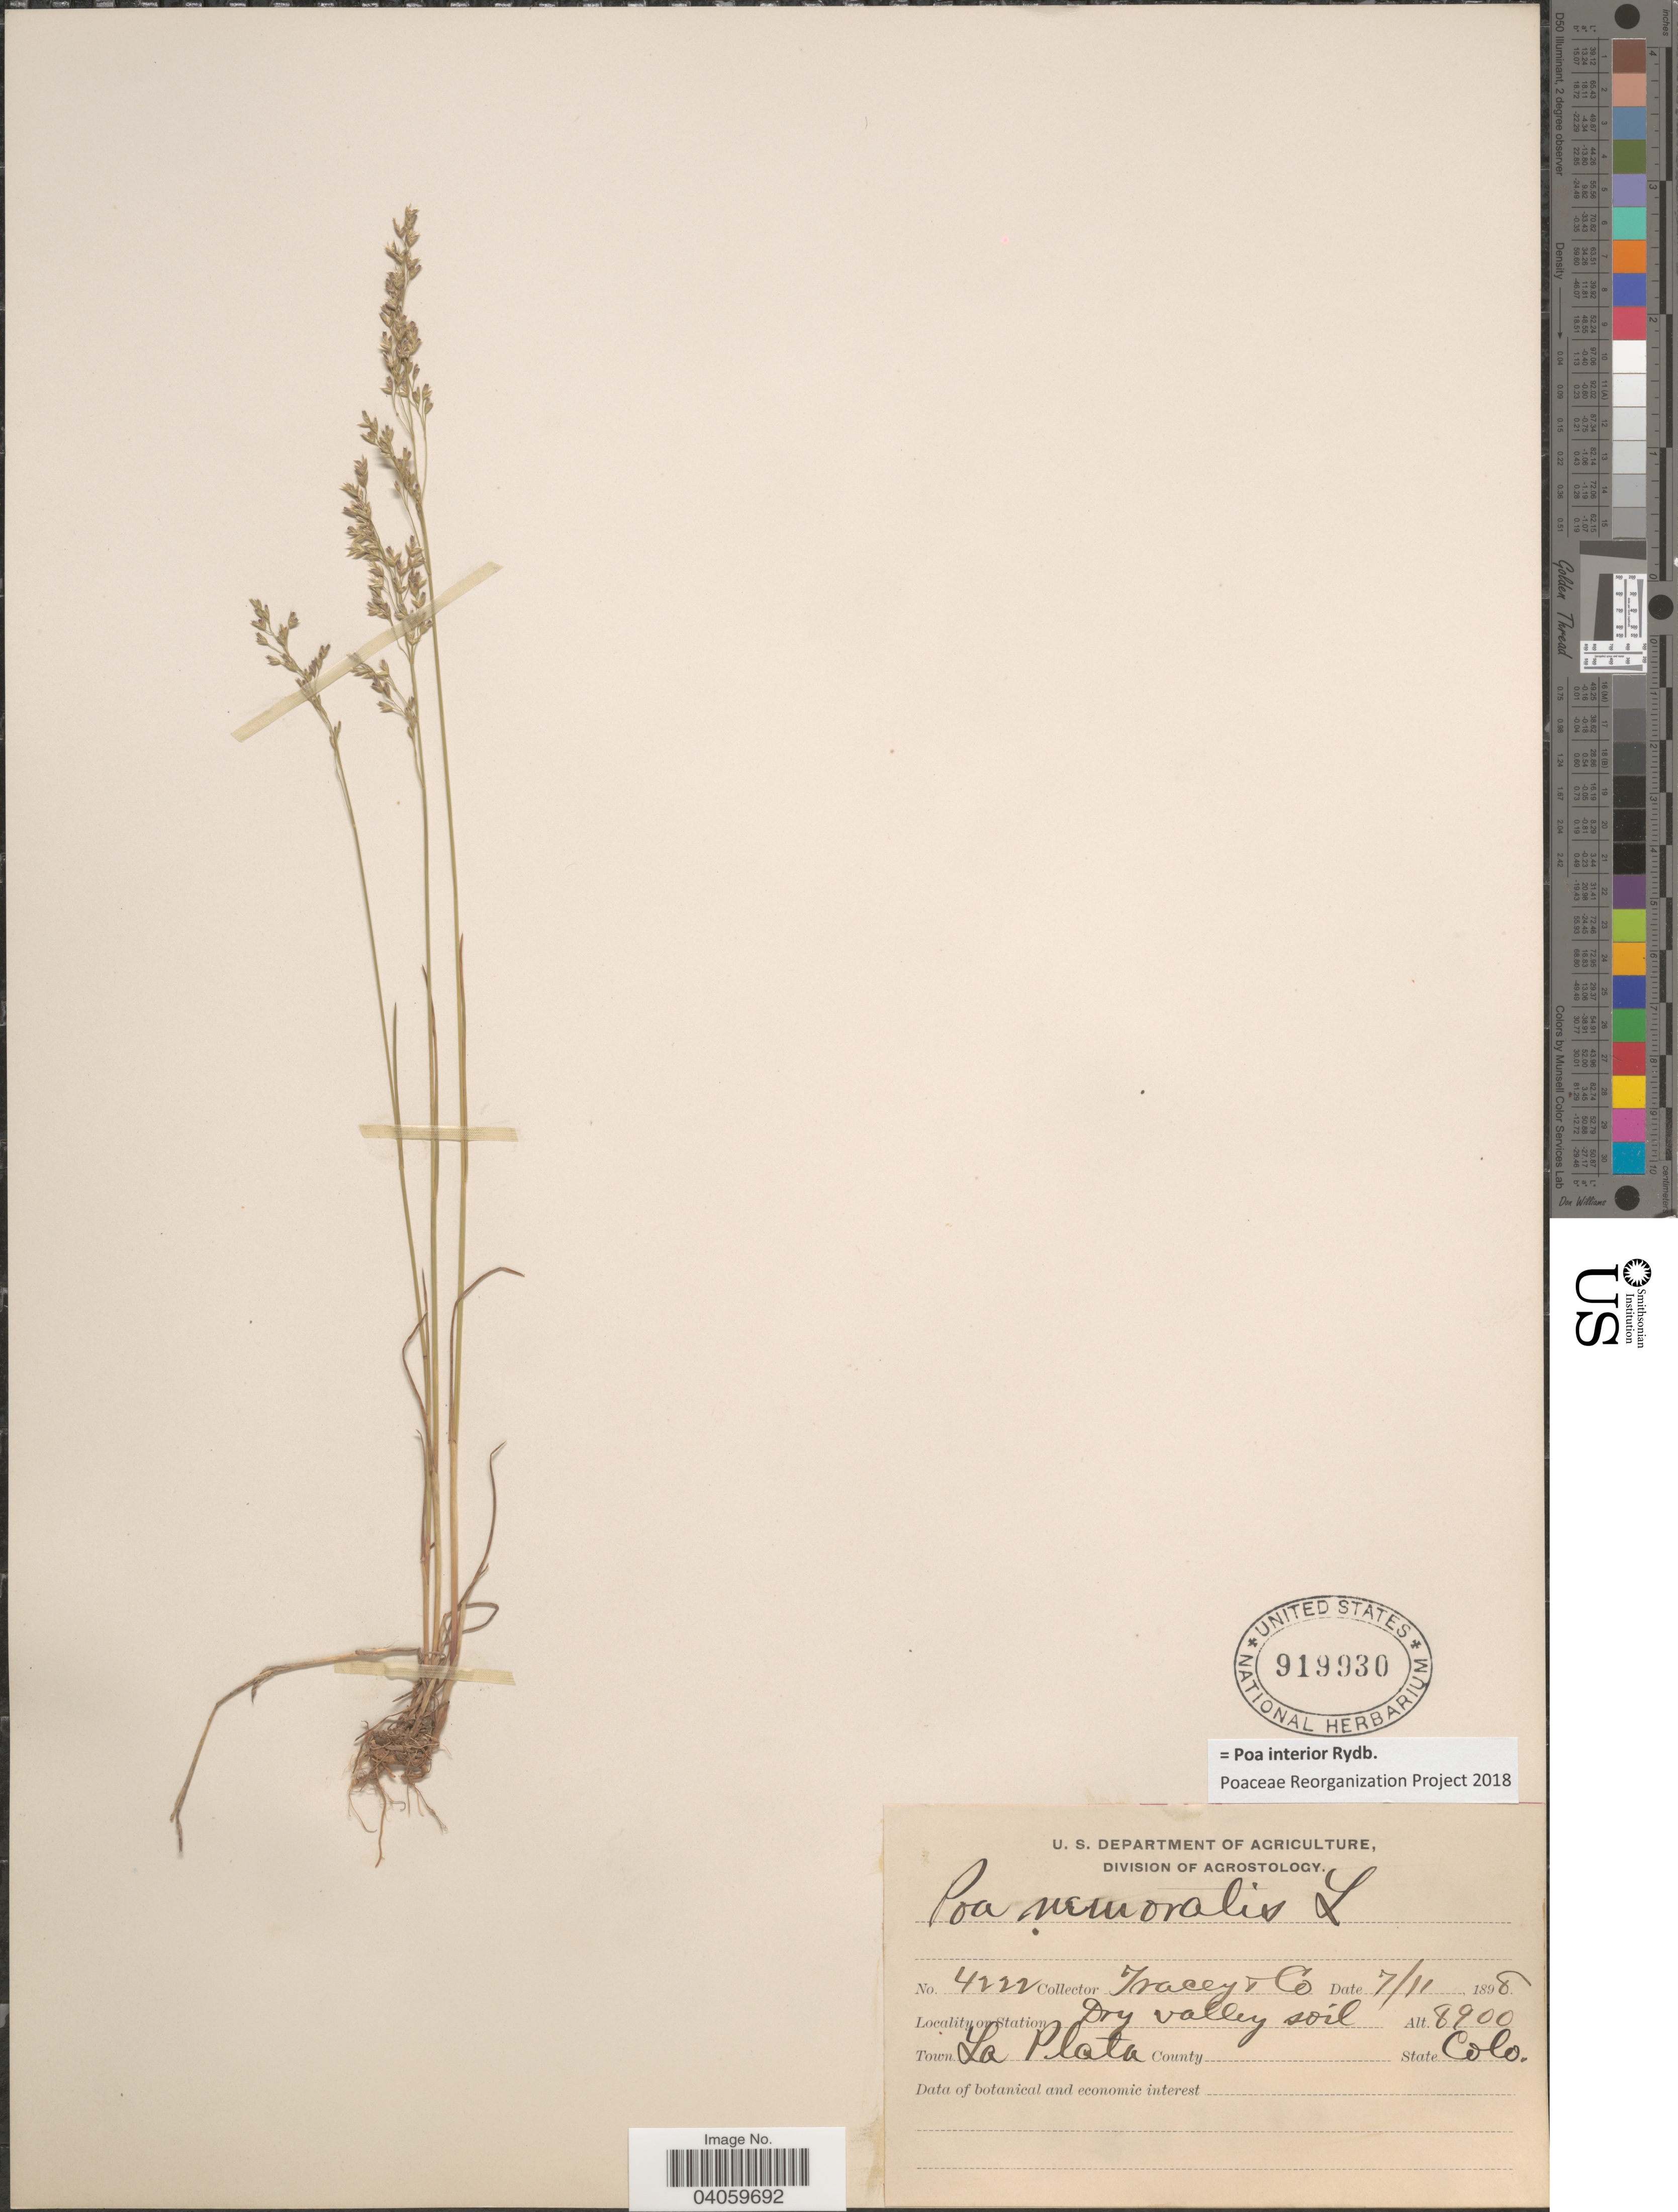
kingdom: Plantae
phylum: Tracheophyta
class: Liliopsida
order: Poales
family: Poaceae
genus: Poa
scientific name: Poa interior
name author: Rydb.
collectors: Tracey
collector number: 4222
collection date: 1898-07-11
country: United States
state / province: Colorado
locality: Station Dry valley soil. Town La Plata.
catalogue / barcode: US 919930